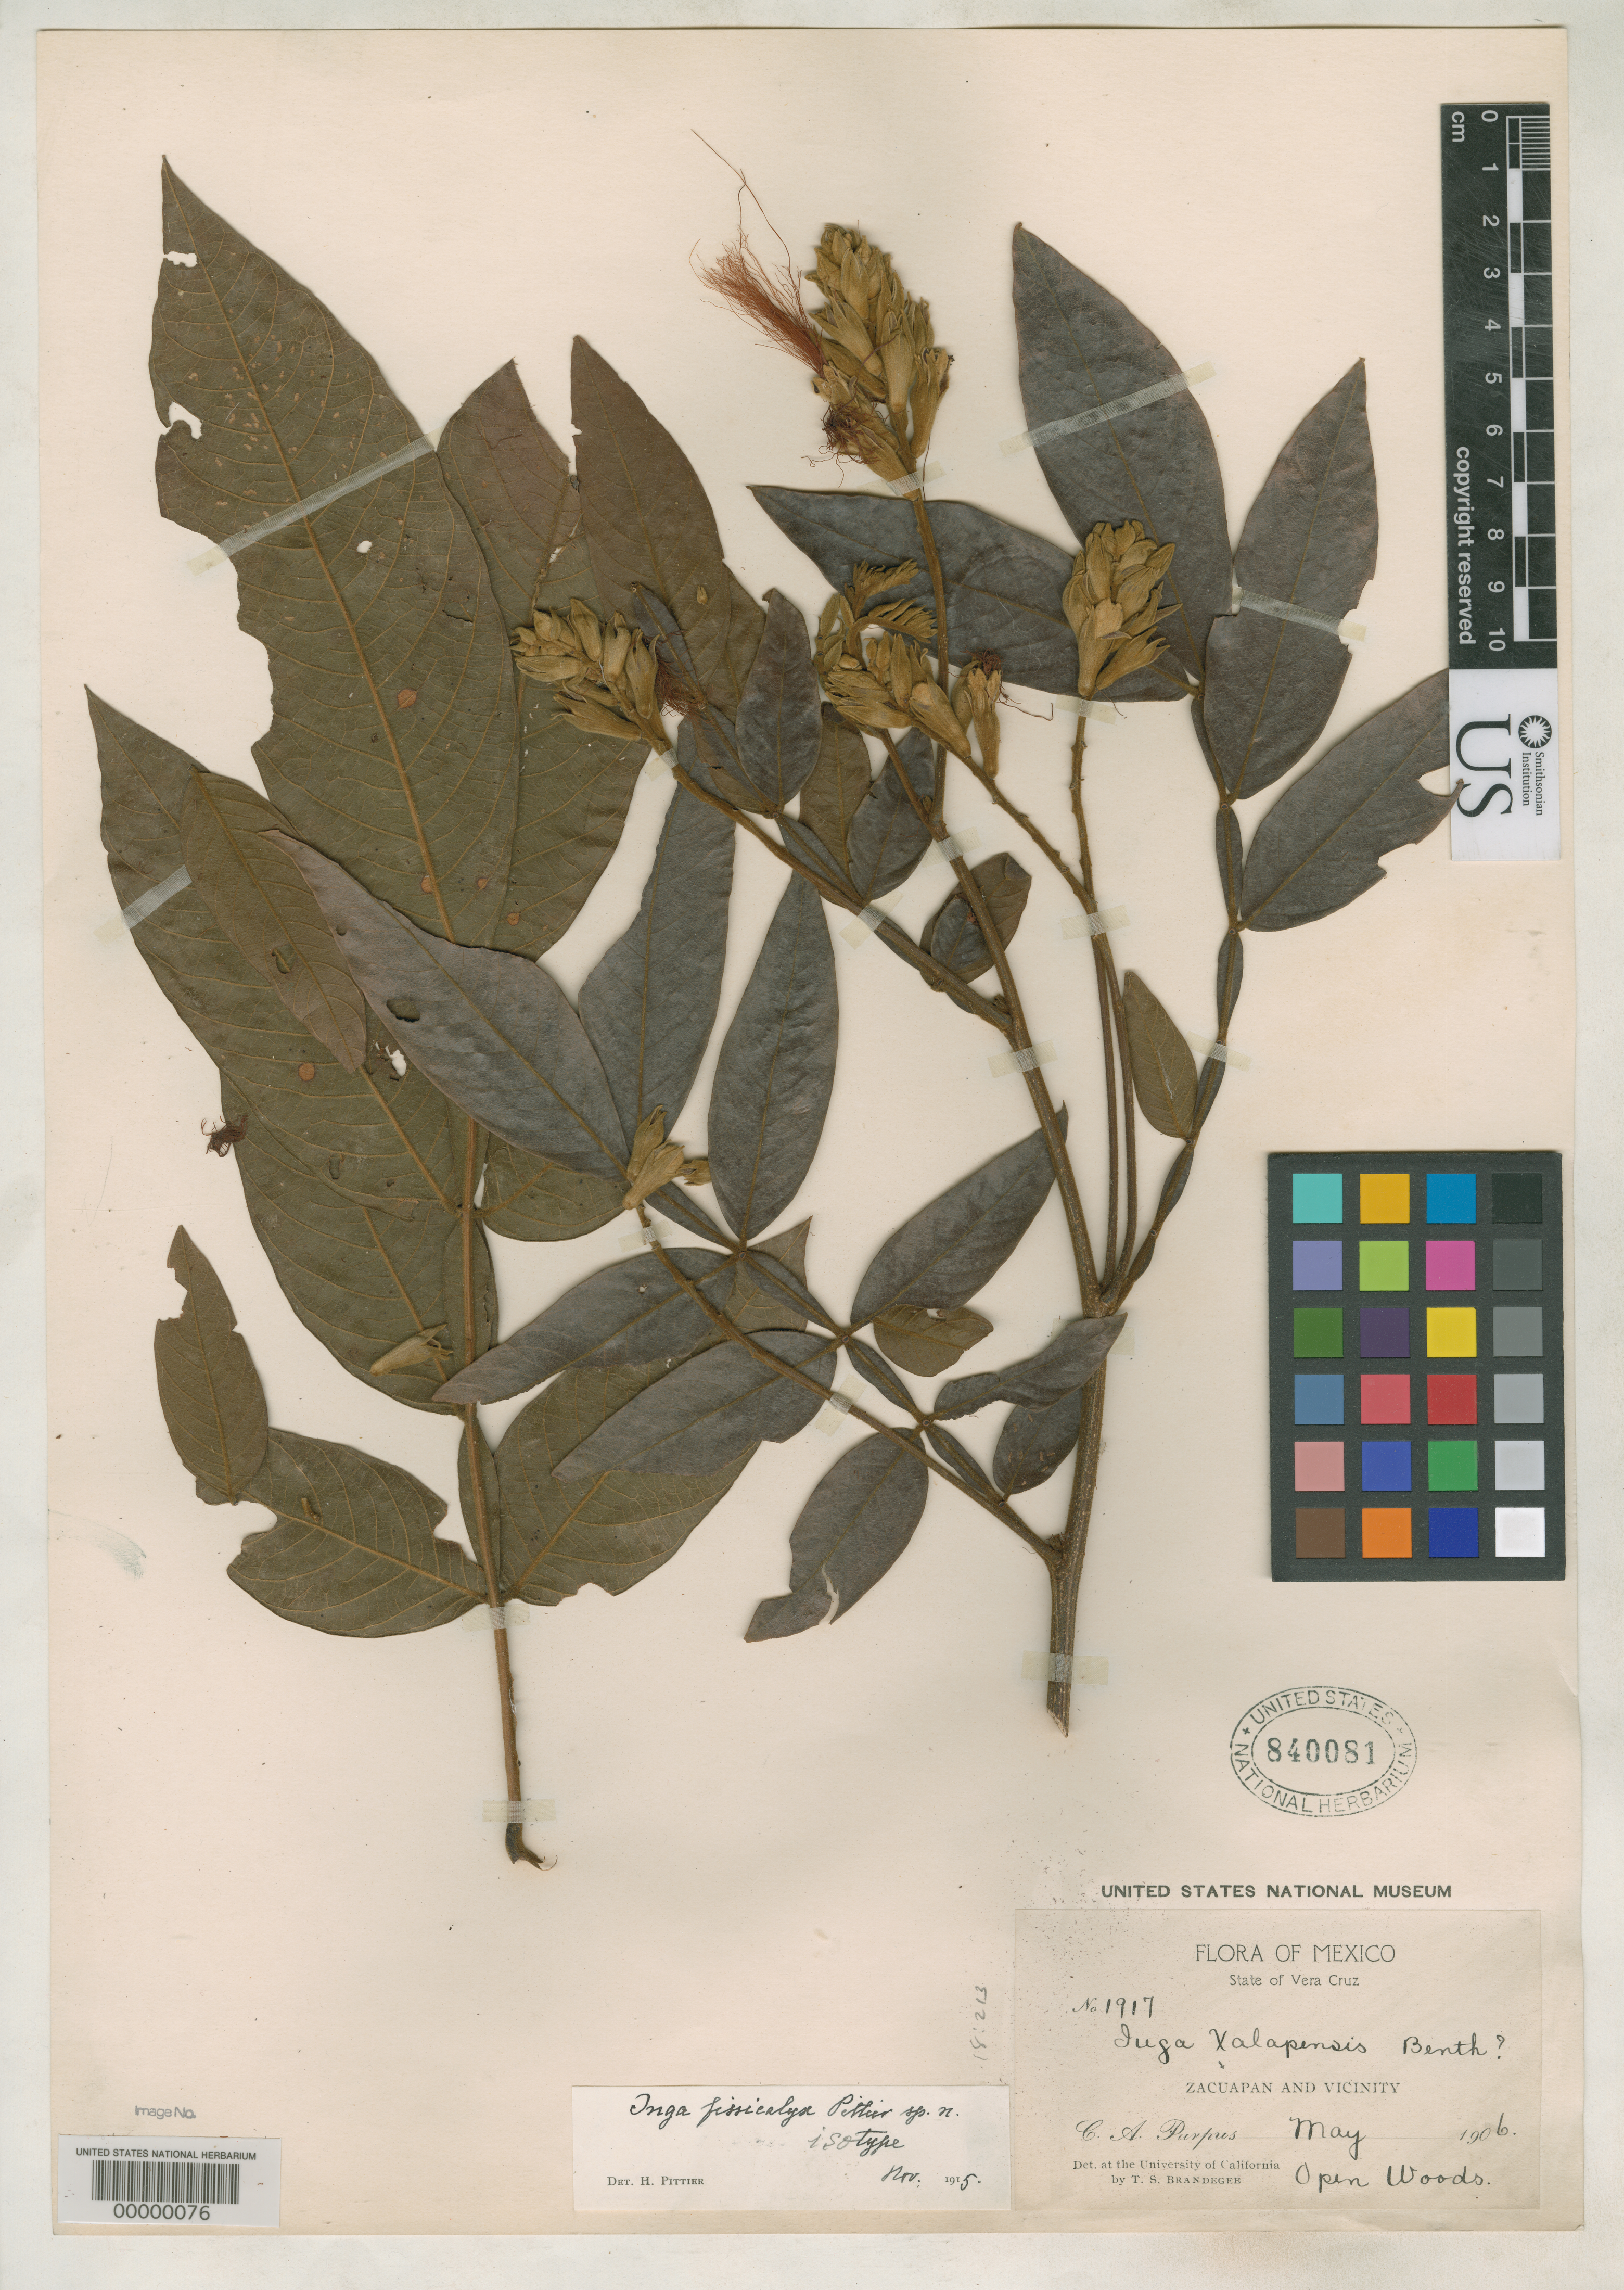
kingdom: Plantae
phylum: Tracheophyta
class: Magnoliopsida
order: Fabales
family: Fabaceae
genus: Inga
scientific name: Inga fissicalyx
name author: Pittier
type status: Isotype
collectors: C. A. Purpus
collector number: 1917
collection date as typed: May 1906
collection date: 1906-05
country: Mexico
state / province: Veracruz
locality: Vicinity of Zacuapan.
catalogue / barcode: US 840081